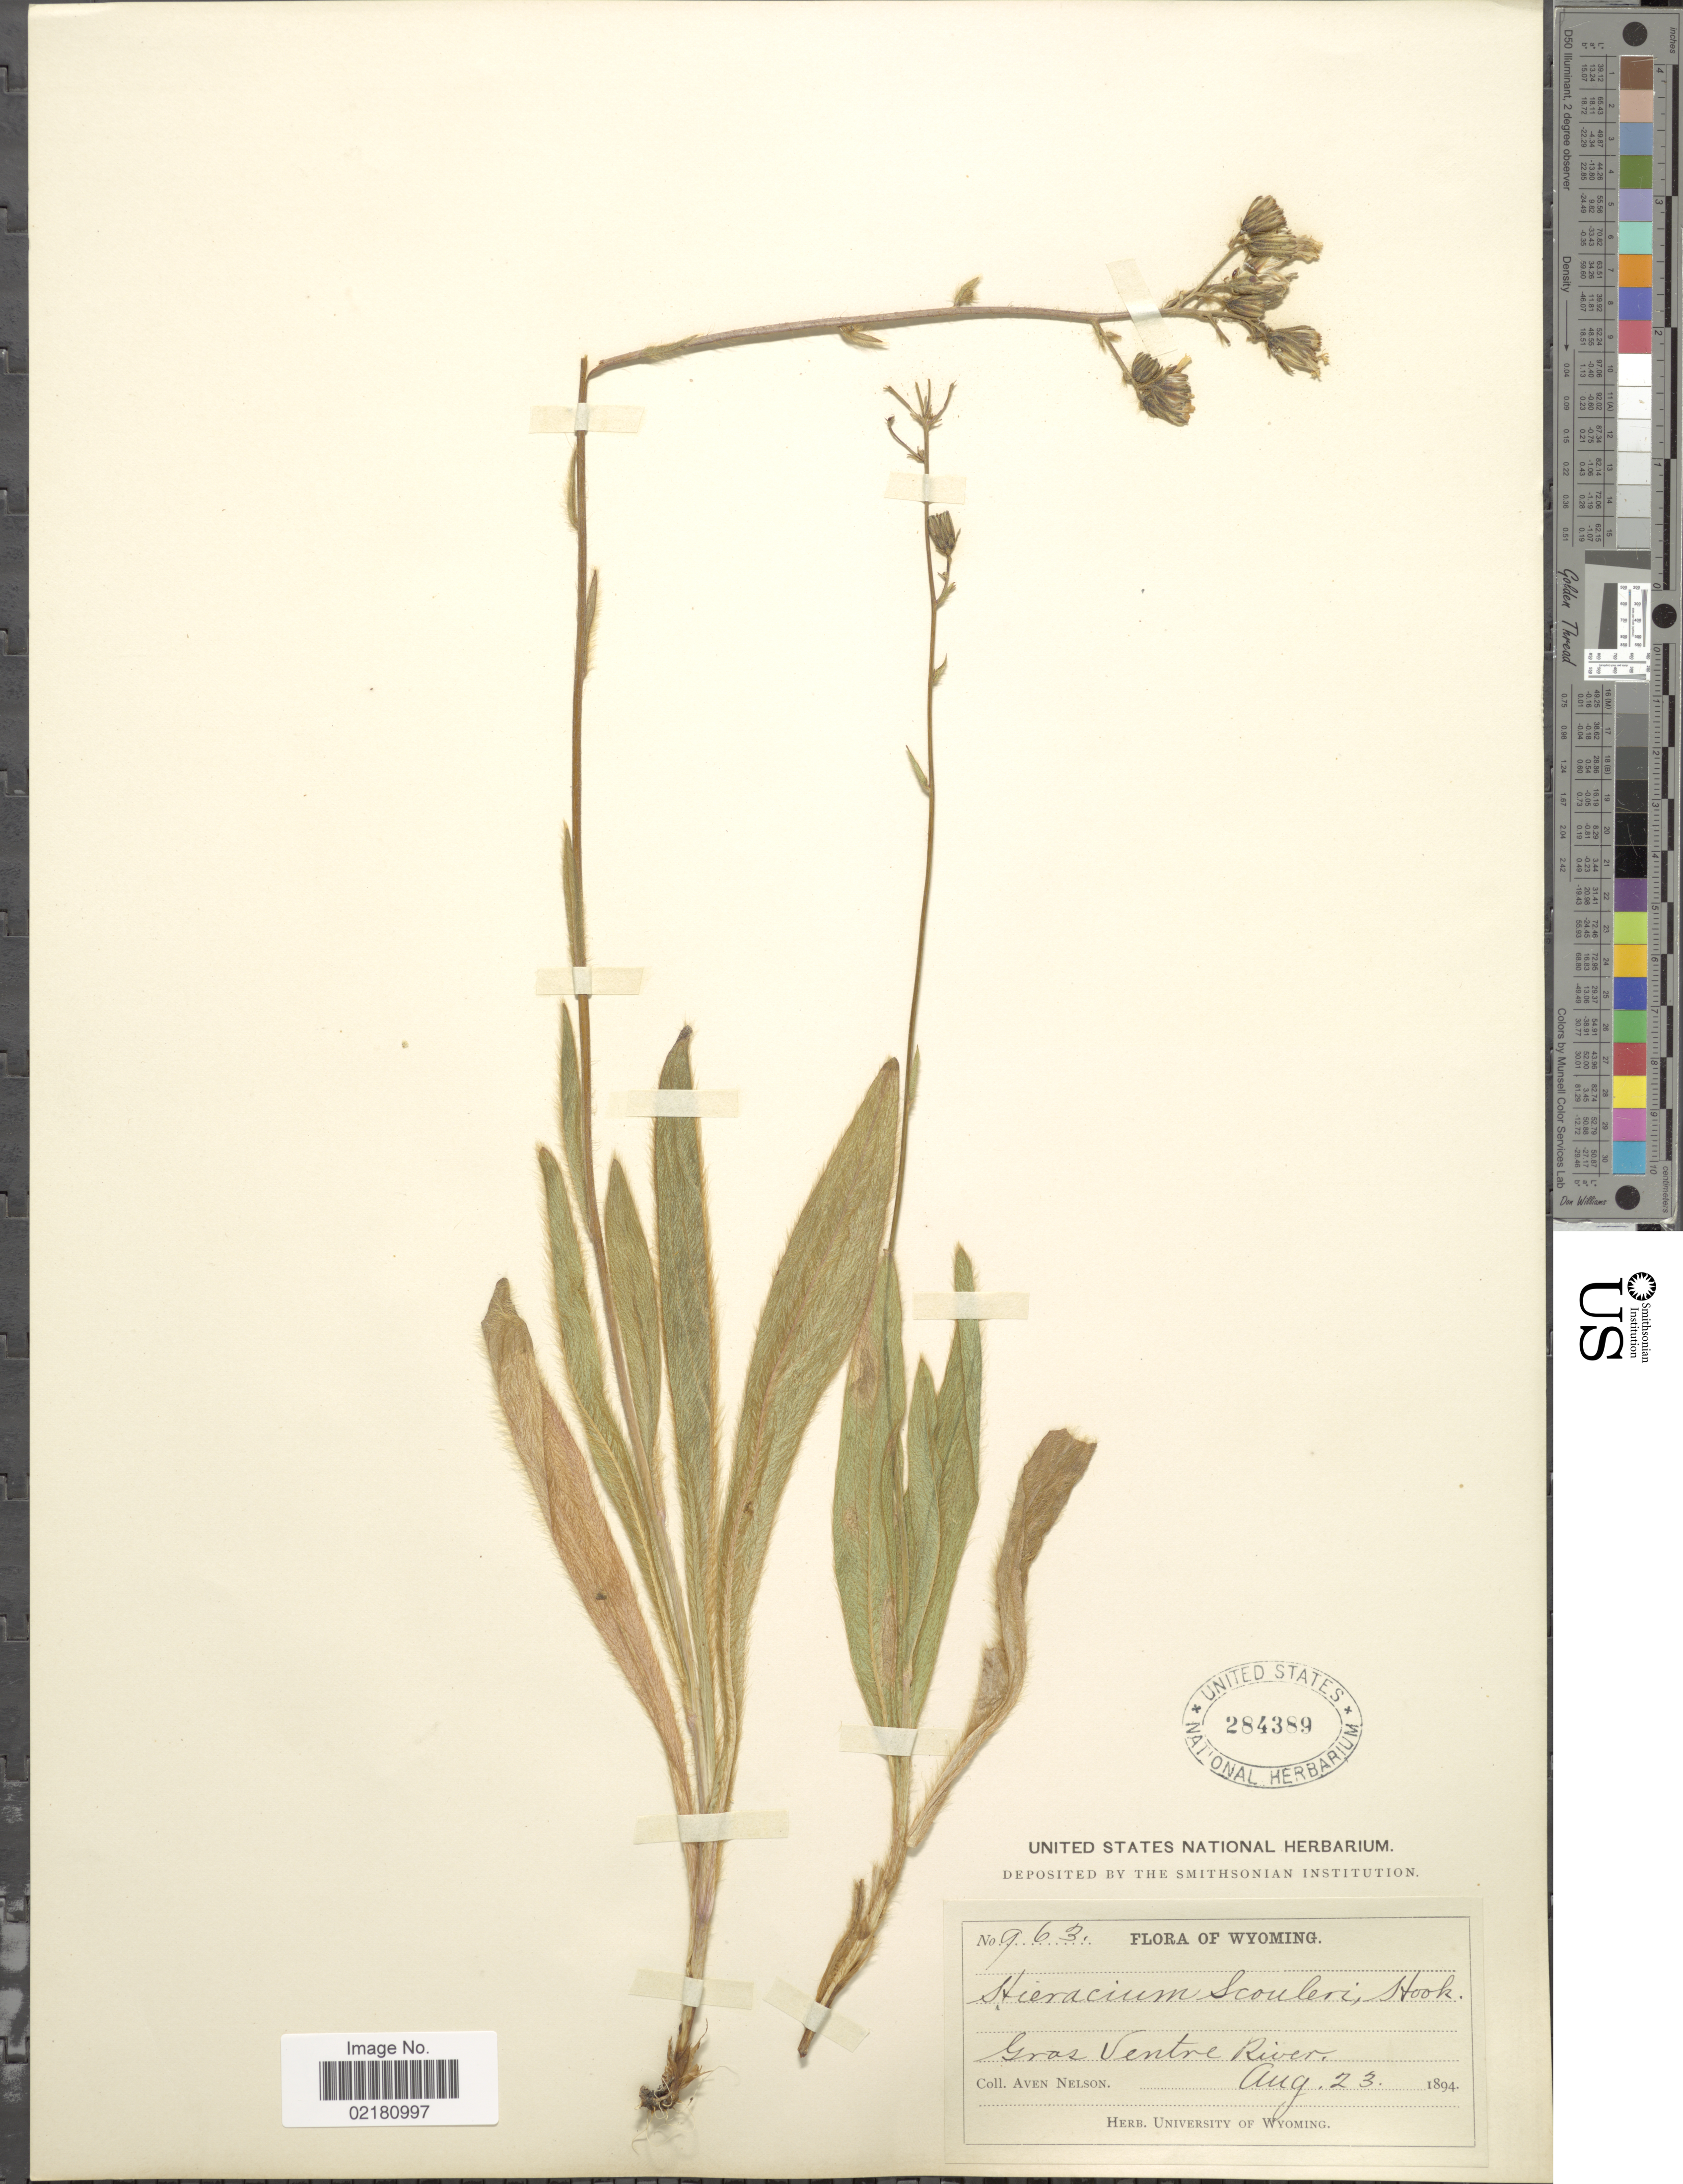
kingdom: Plantae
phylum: Tracheophyta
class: Magnoliopsida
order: Asterales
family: Asteraceae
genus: Hieracium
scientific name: Hieracium scouleri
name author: Hook.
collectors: A. Nelson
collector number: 963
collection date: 1894-08-23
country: United States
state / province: Wyoming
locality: Gras Ventre River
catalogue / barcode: US 284389